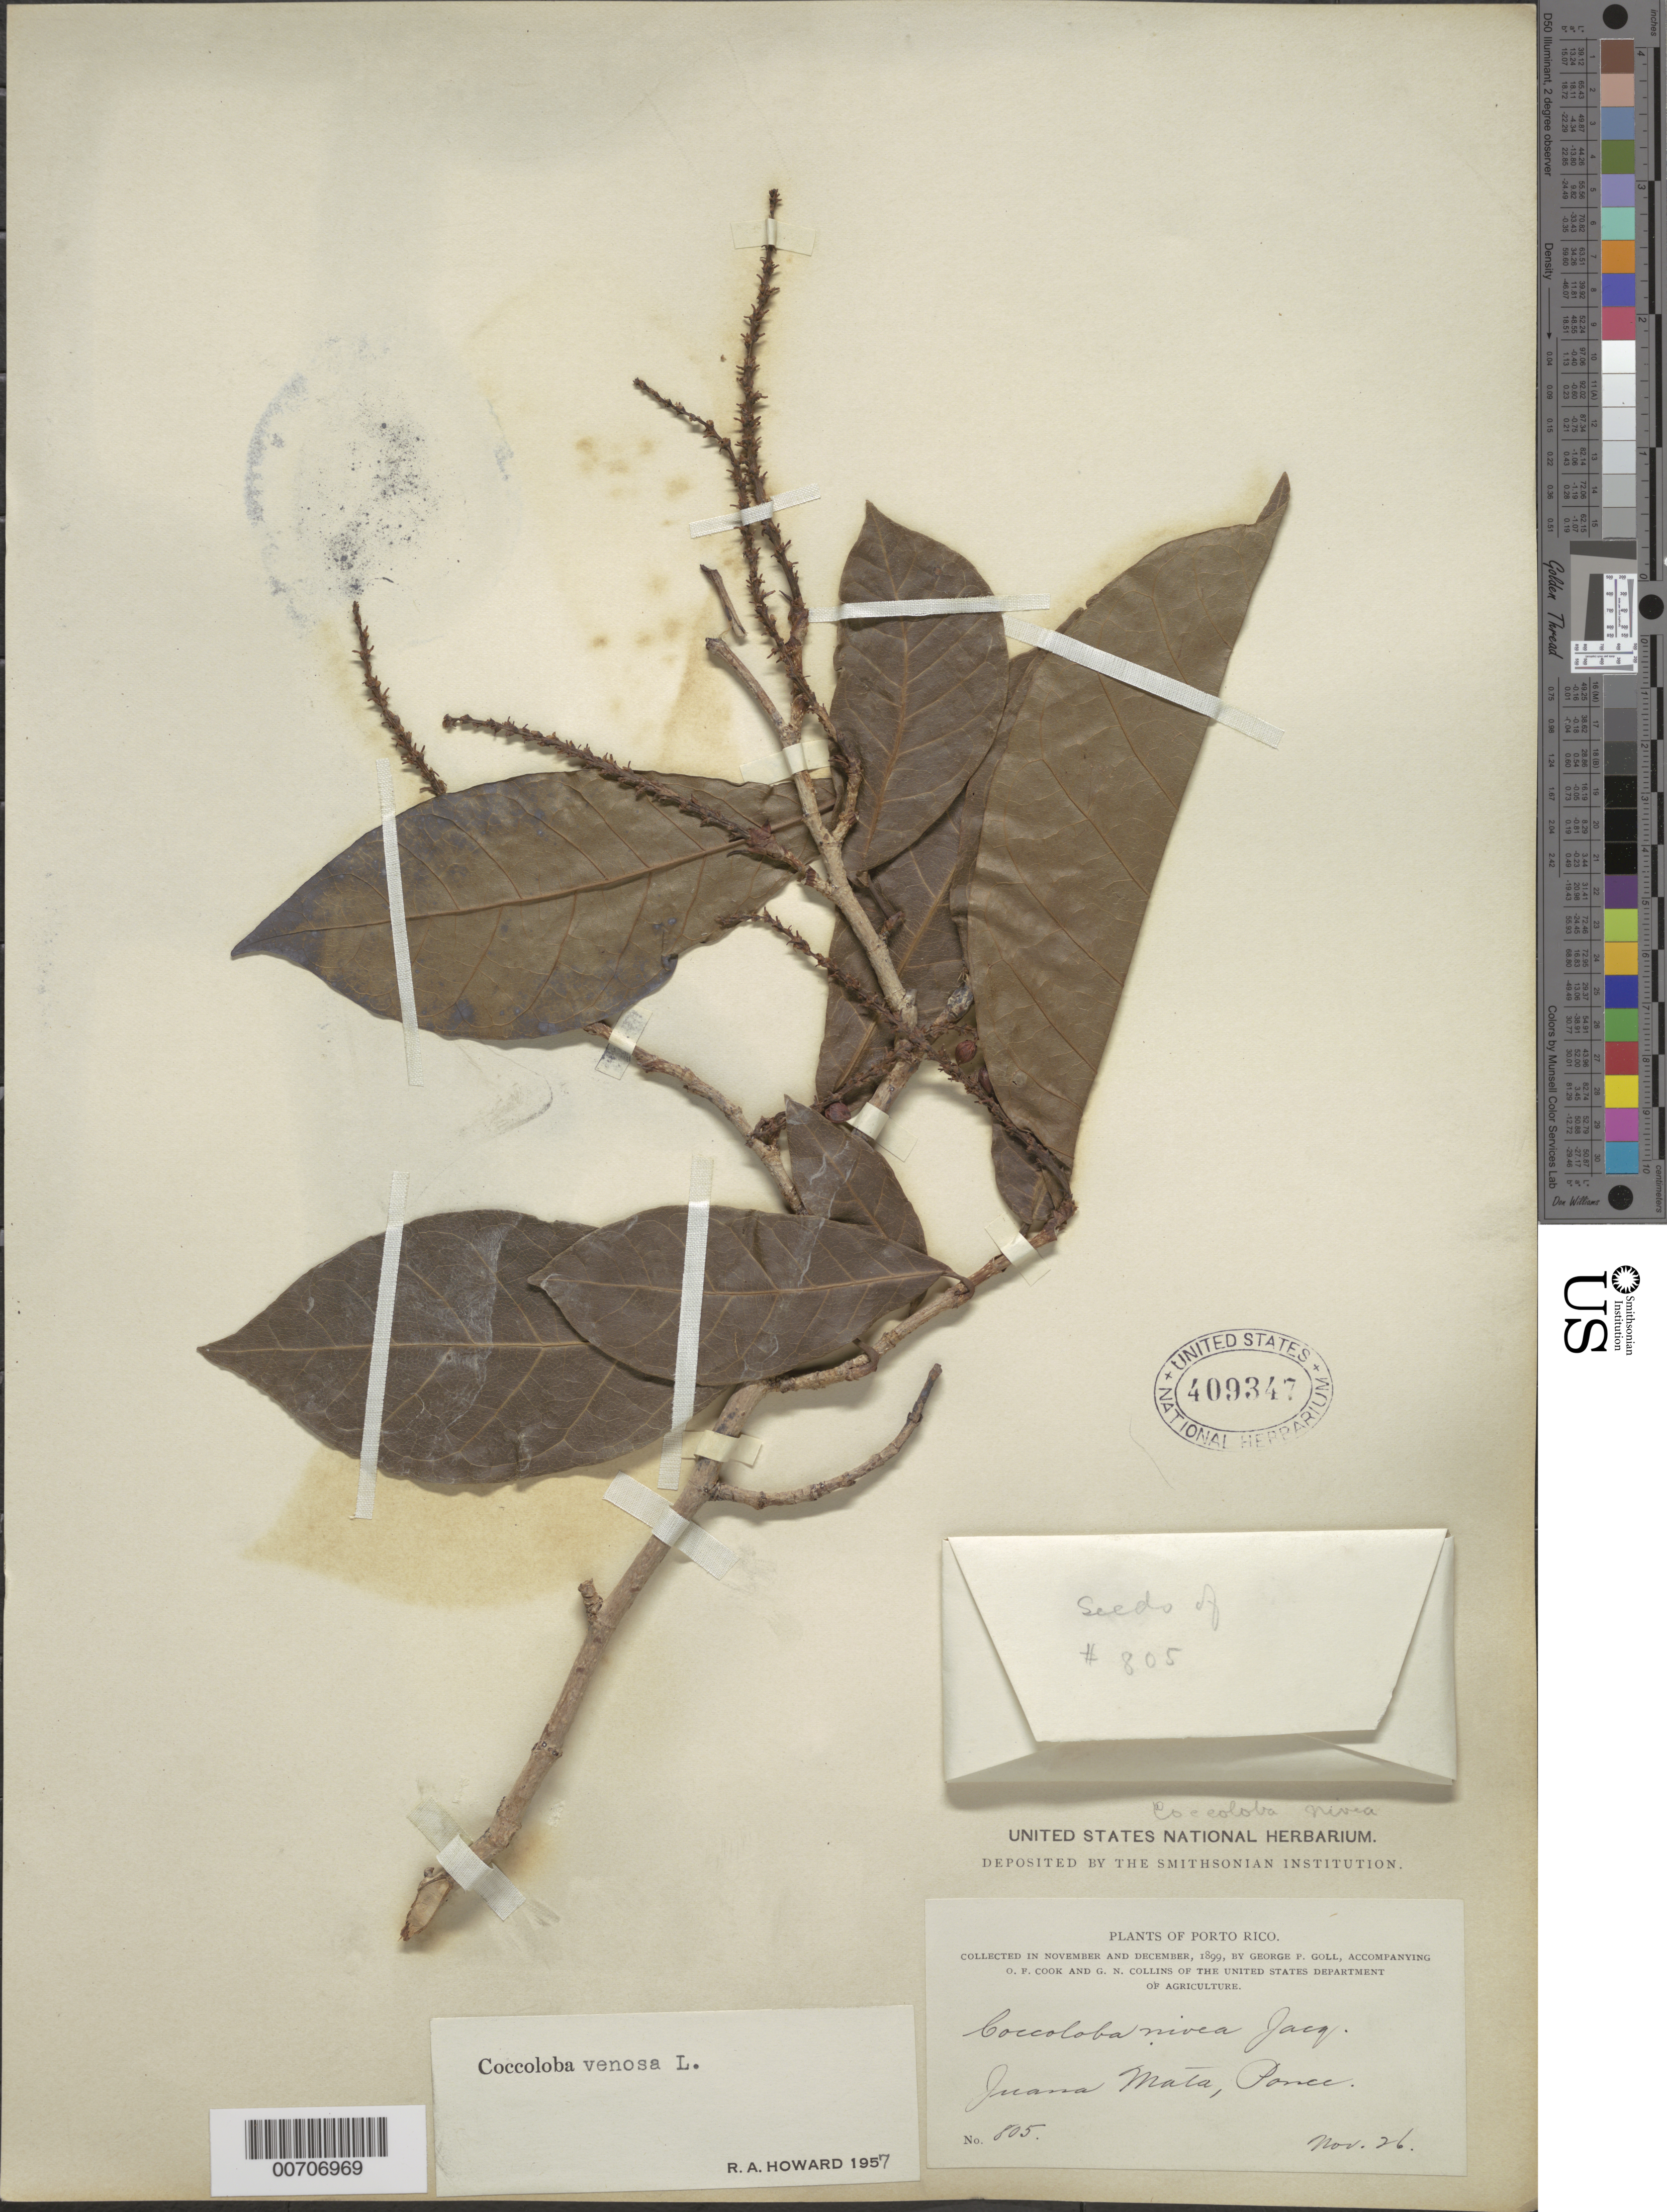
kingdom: Plantae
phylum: Tracheophyta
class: Magnoliopsida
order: Caryophyllales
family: Polygonaceae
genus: Coccoloba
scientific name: Coccoloba venosa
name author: L.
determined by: Howard, R. A.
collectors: G. Goll, O. F. Cook & G. Collins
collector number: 805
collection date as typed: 26 Nov 1899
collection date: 1899-11-26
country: Puerto Rico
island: Greater Antilles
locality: Juana Mata, Ponce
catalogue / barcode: US 409347